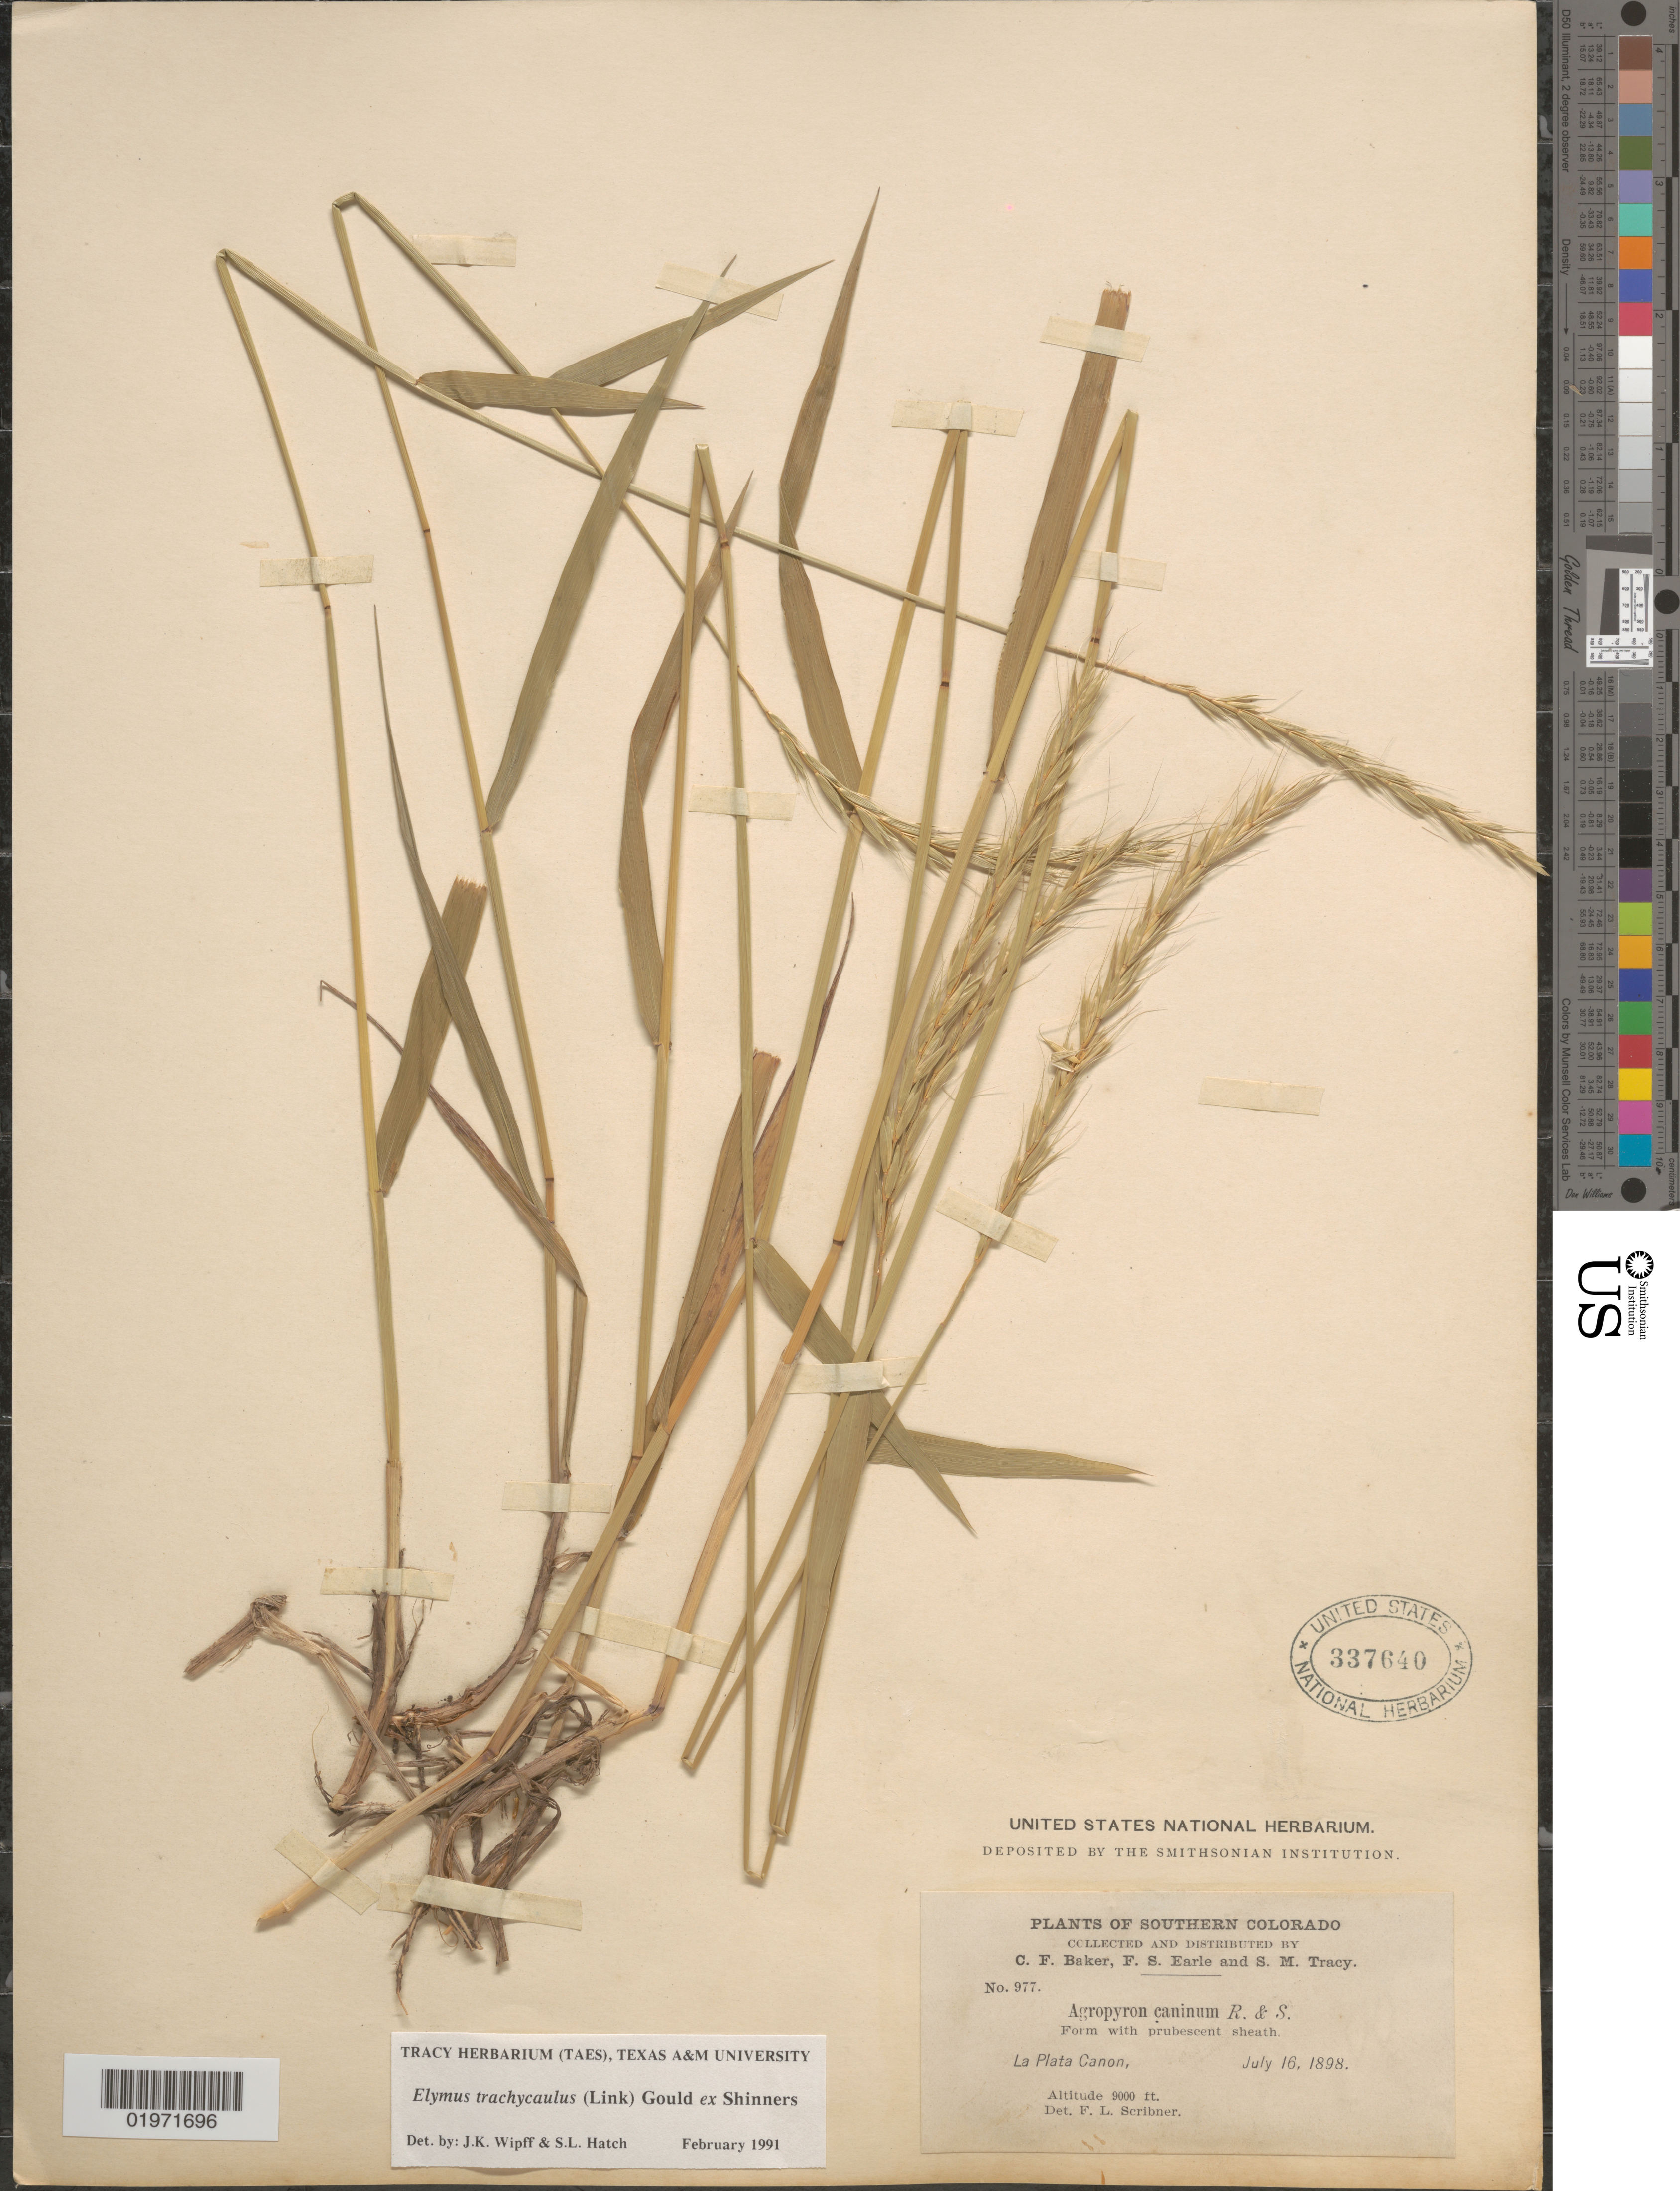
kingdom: Plantae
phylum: Tracheophyta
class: Liliopsida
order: Poales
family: Poaceae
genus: Elymus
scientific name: Elymus trachycaulus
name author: (Link) Gould ex Shinners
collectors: C. F. Baker, F. S. Earle & S. M. Tracy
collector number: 977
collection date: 1898-07-16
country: United States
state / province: Colorado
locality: Southern Colorado. La Plata Canon.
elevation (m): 2743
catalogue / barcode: US 337640